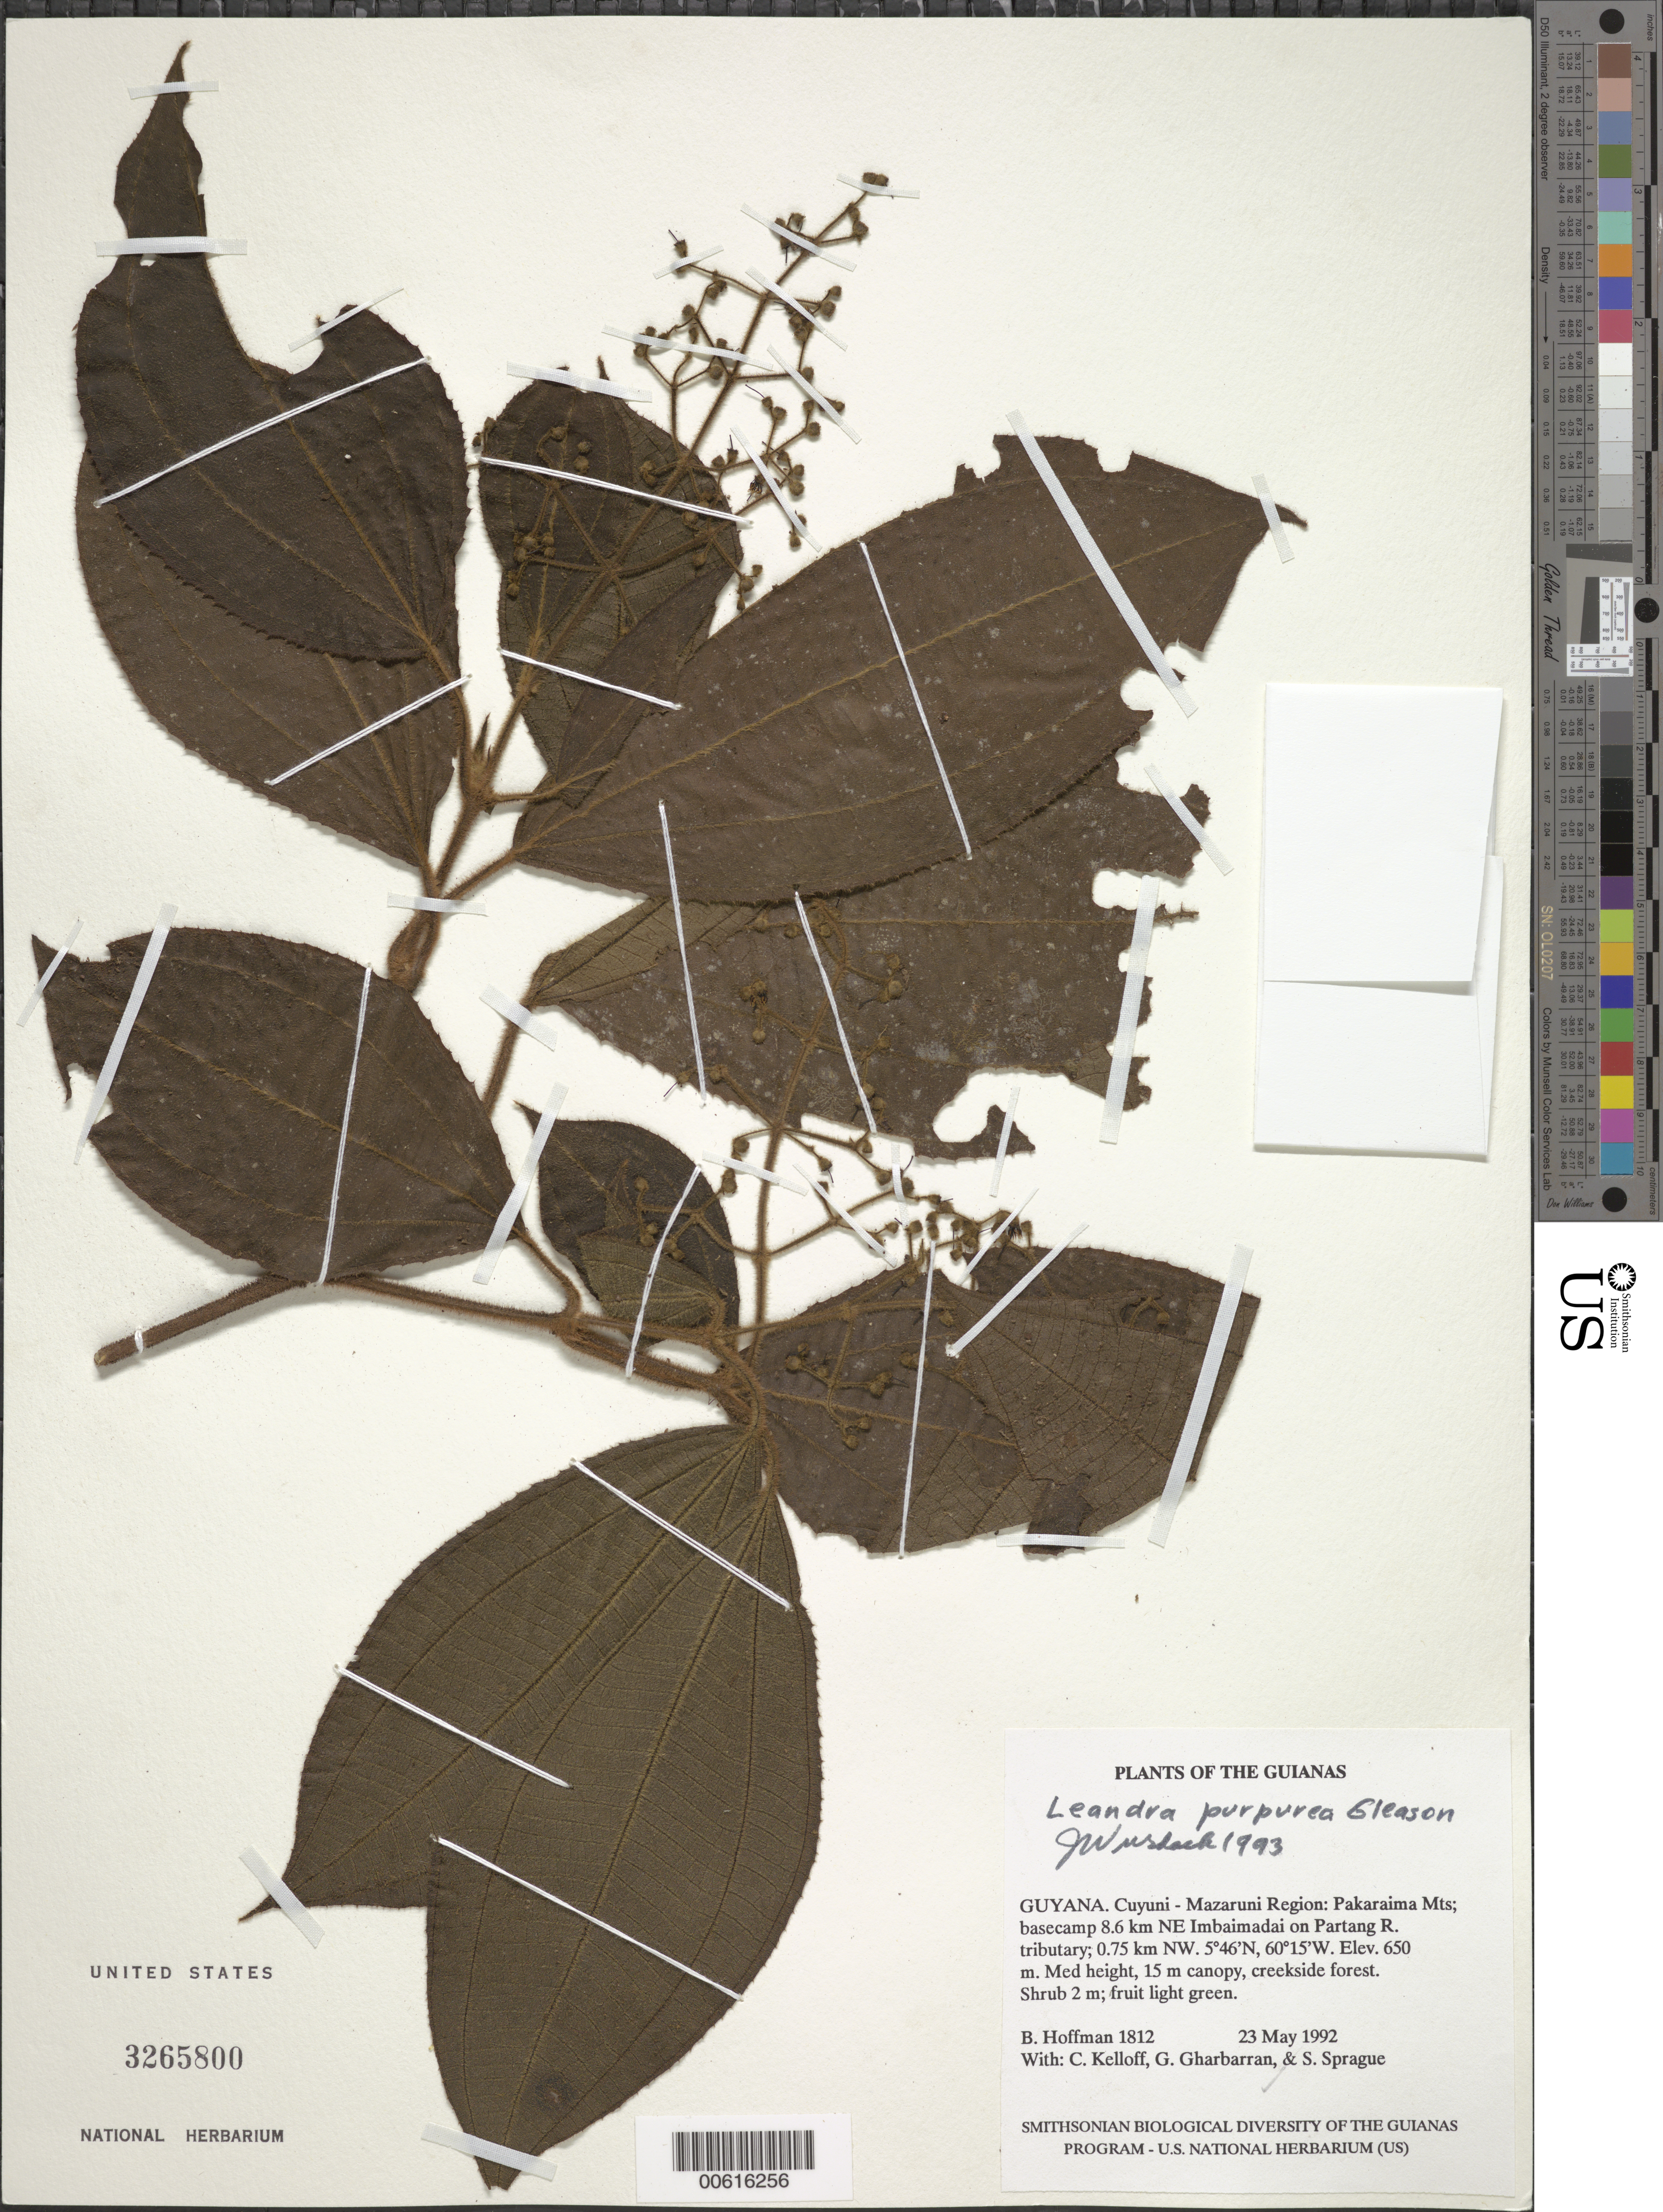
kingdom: Plantae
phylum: Tracheophyta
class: Magnoliopsida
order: Myrtales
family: Melastomataceae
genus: Leandra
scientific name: Leandra purpurea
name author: Gleason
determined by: Wurdack, John J., (US), US (UNITED STATES)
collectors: B. Hoffman, C. L. Kelloff, G. Gharbarran & S. Sprague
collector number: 1812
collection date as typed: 23 May 1992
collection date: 1992-05-23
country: Guyana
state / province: Cuyuni-Mazaruni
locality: Pakaraima Mts; basecamp 8.6 km NE Imbaimadai on Partang River tributary; 0.75 km NW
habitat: Med height, 15 m canopy, creekside forest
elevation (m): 650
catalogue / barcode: US 3265800